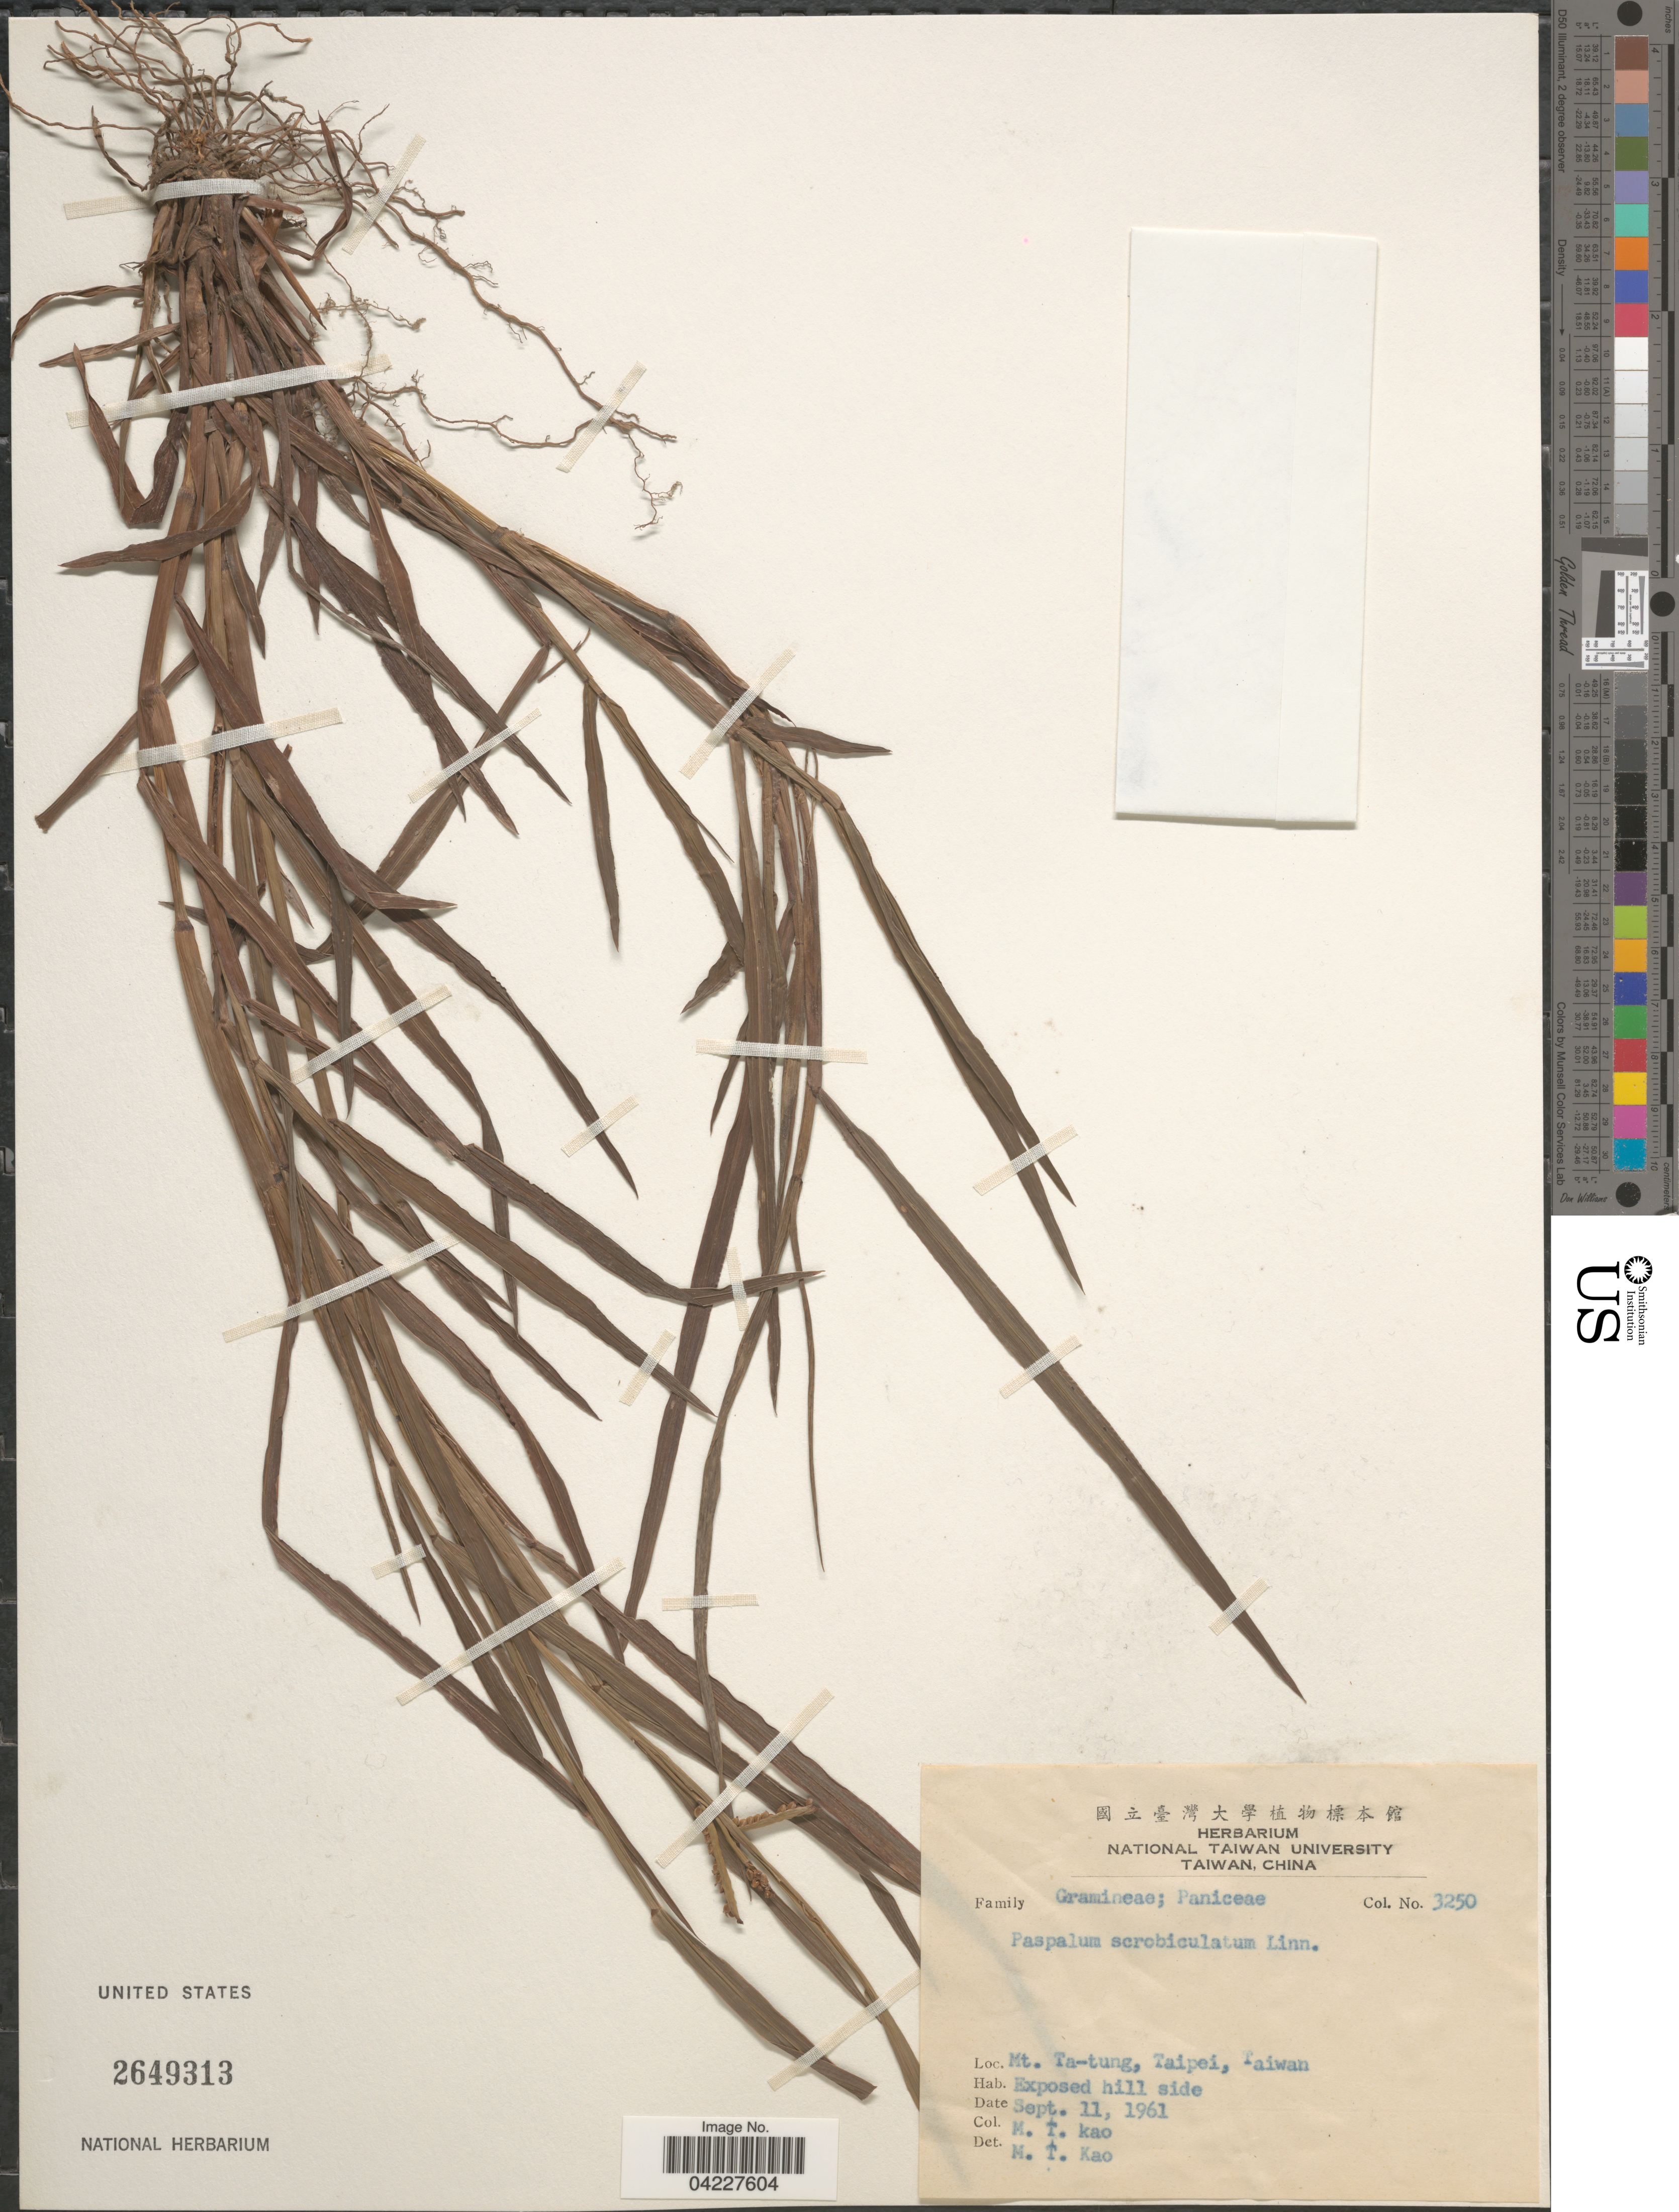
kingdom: Plantae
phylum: Tracheophyta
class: Liliopsida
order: Poales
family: Poaceae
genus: Paspalum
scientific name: Paspalum scrobiculatum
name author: L.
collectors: M. T. Kao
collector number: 3250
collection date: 1961-09-11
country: Taiwan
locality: Mt. Ta-tung, Taipei.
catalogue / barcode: US 2649313